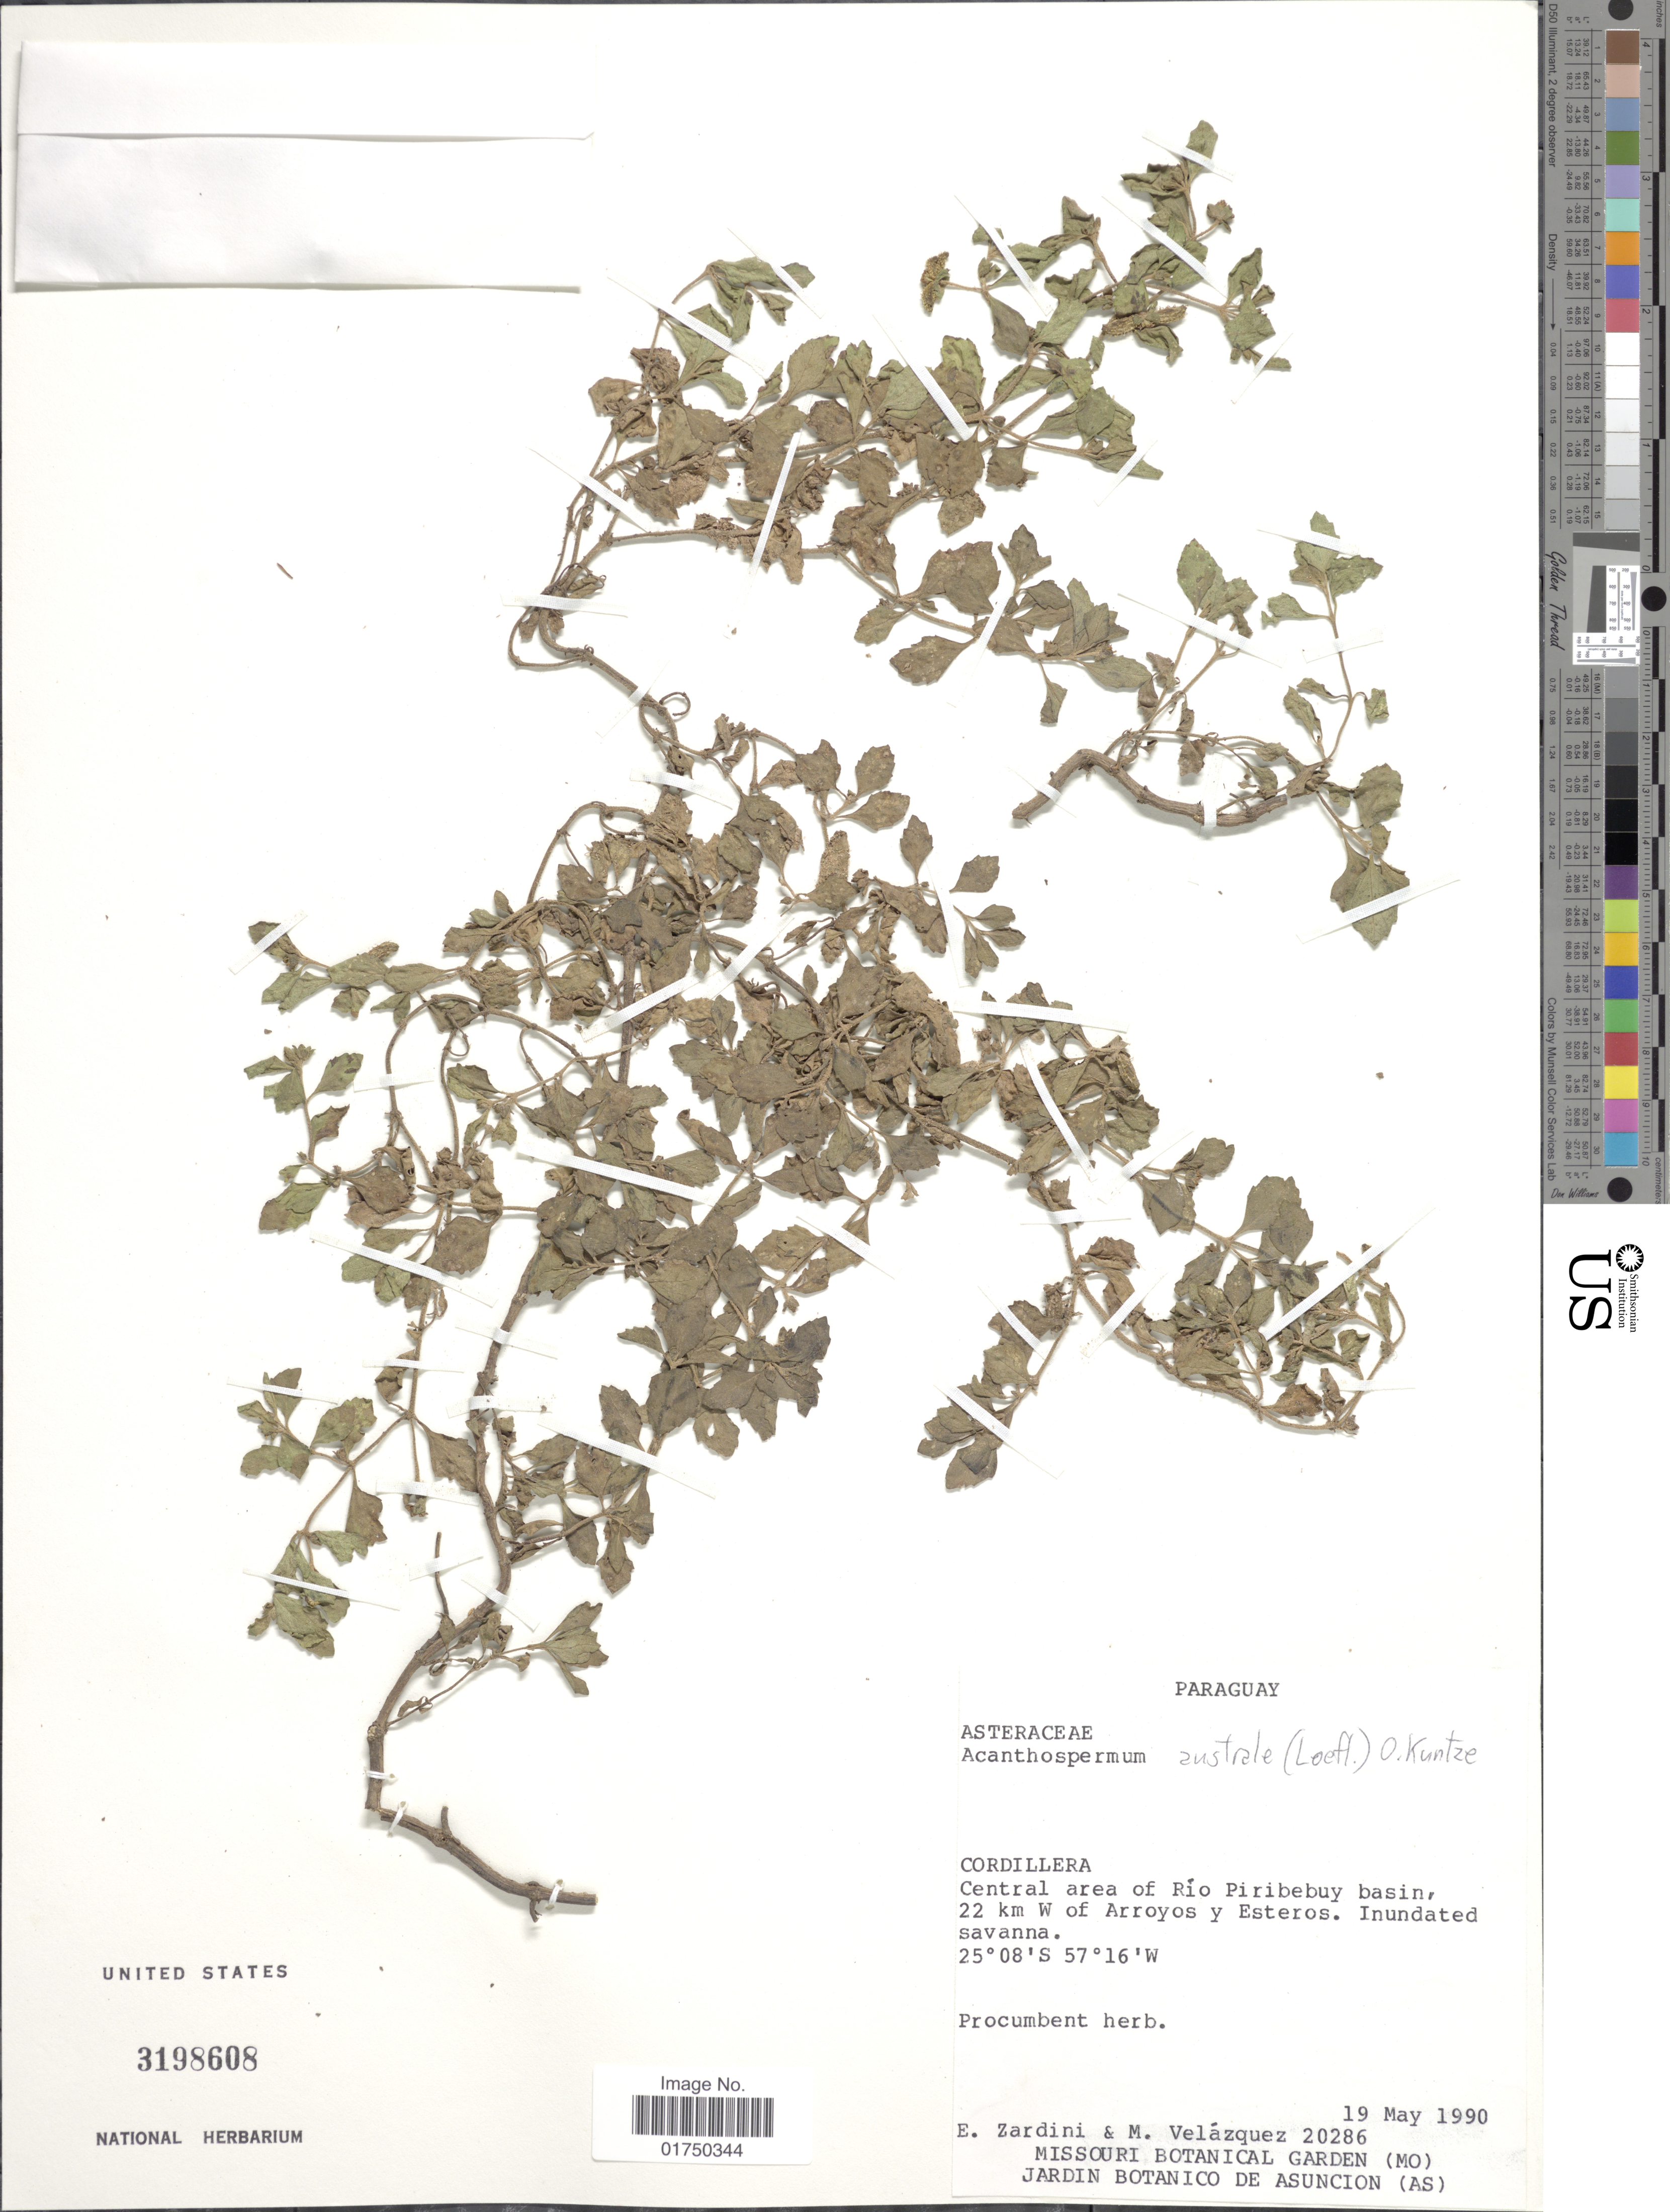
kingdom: Plantae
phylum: Tracheophyta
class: Magnoliopsida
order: Asterales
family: Asteraceae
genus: Acanthospermum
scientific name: Acanthospermum australe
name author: (Loefl.) Kuntze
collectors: E. M. Zardini & M. Velazquez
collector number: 20286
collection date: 1990-05-19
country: Paraguay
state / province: Cordillera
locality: Cordillera. Central area of Río Piribebuy basin, 22 km W of Arroyos y Esteros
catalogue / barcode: US 3198608